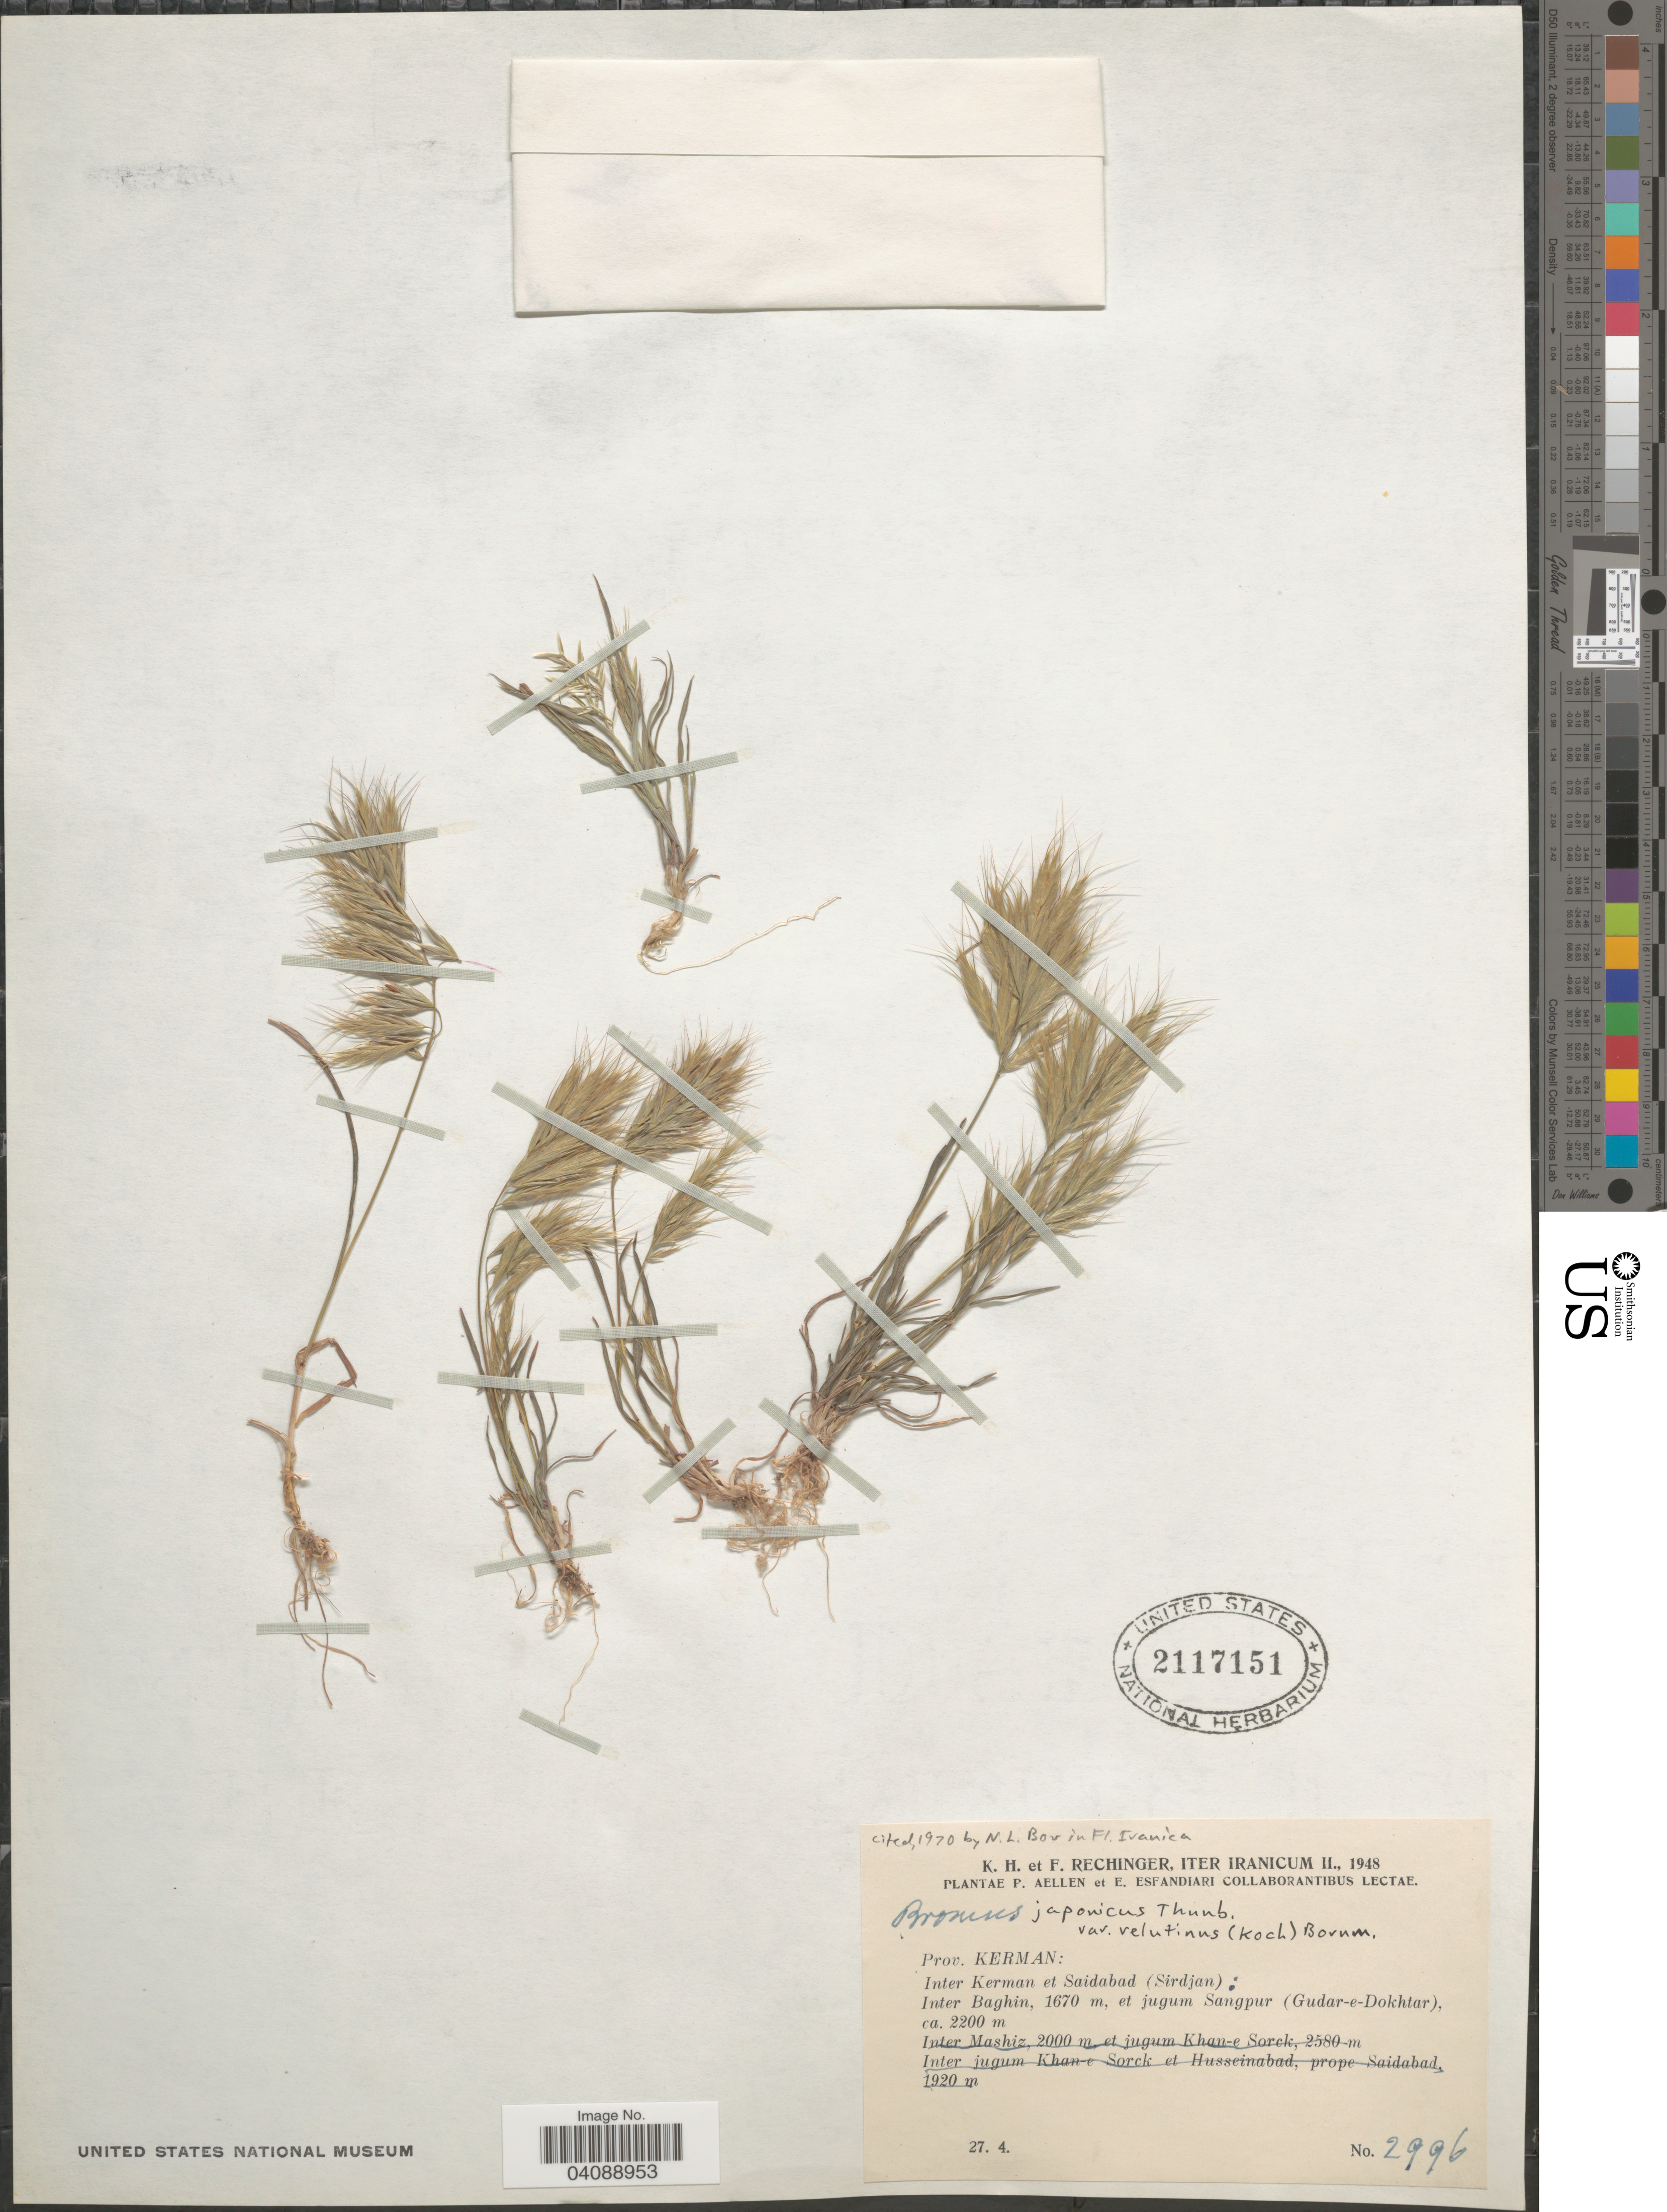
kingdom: Plantae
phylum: Tracheophyta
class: Liliopsida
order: Poales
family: Poaceae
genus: Bromus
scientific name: Bromus japonicus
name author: Houtt.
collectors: K. H. Rechinger & F. Rechinger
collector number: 2996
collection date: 1948-04-27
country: Iran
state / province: Kerman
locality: Iter Iranicum II., 1948. Prov. Kerman: Inter Kerman et Saidabad (Sirdjan): Inter Baghin, et jugum Sangpur (Gudar-e-Dokhtar).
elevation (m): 1670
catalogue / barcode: US 2117151